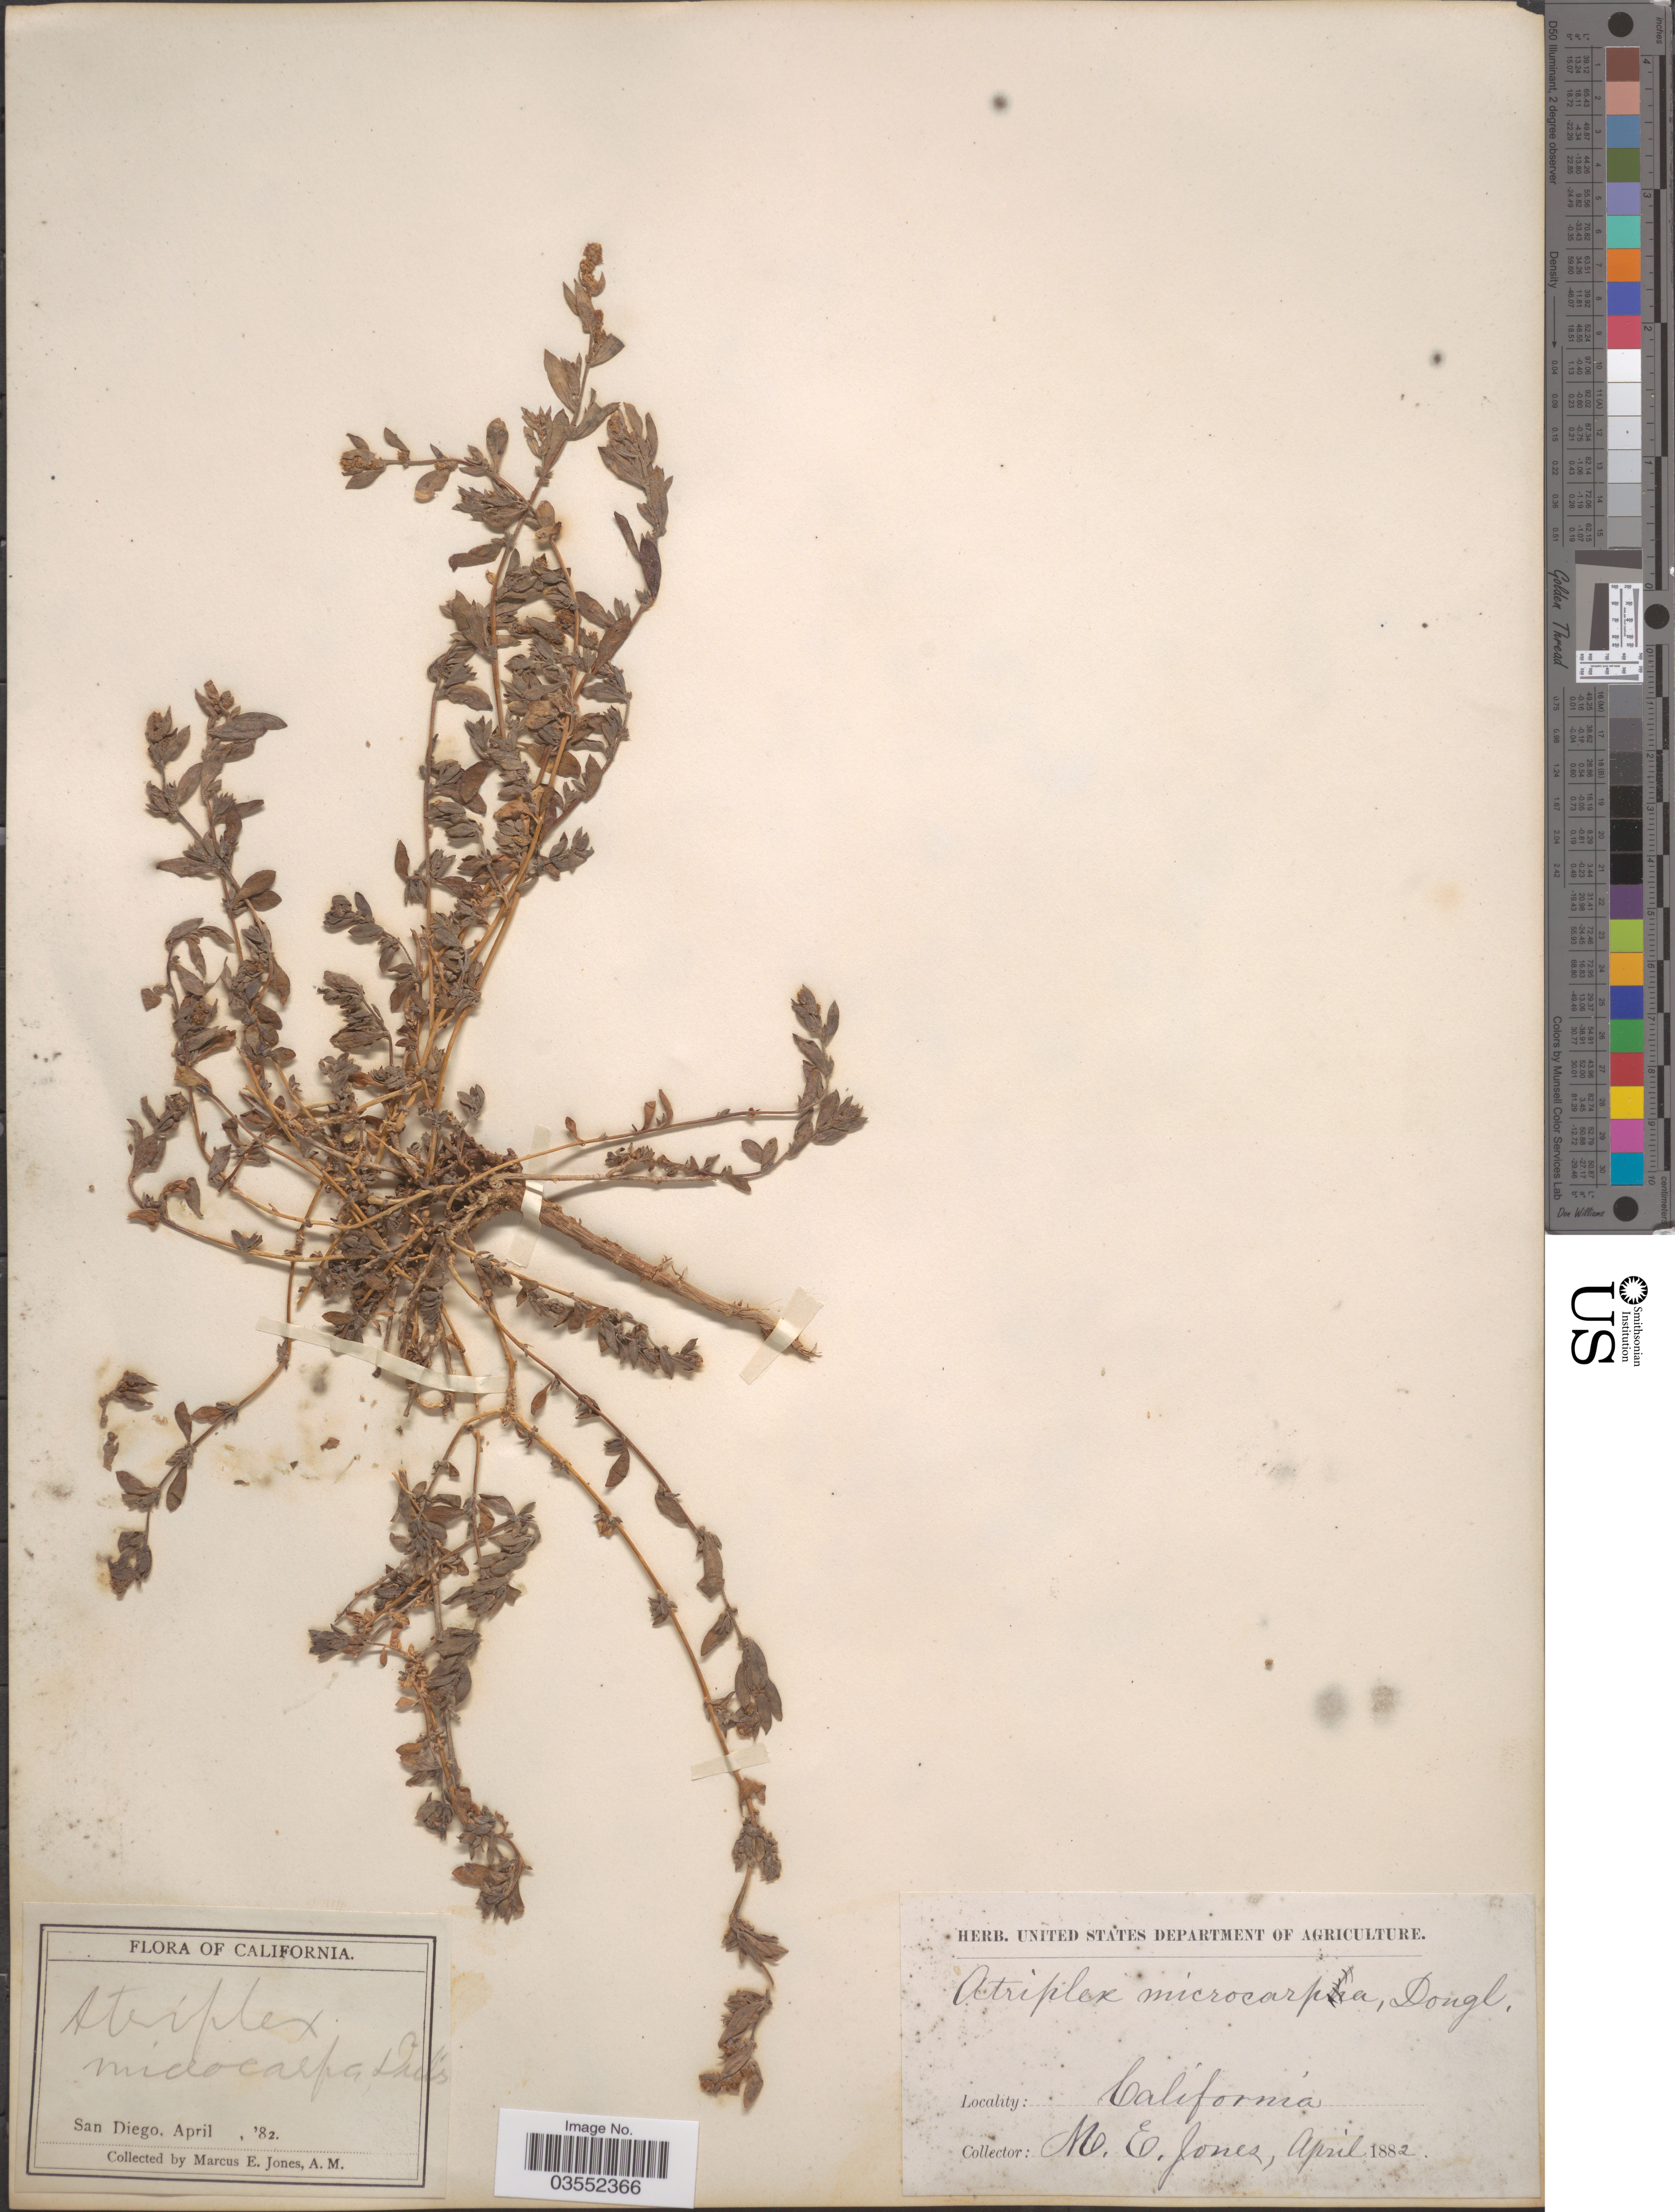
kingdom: Plantae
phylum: Tracheophyta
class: Magnoliopsida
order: Caryophyllales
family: Amaranthaceae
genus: Atriplex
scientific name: Atriplex pacifica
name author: A. Nelson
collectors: M. E. Jones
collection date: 1882-04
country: United States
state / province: California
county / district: San Diego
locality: San Diego.